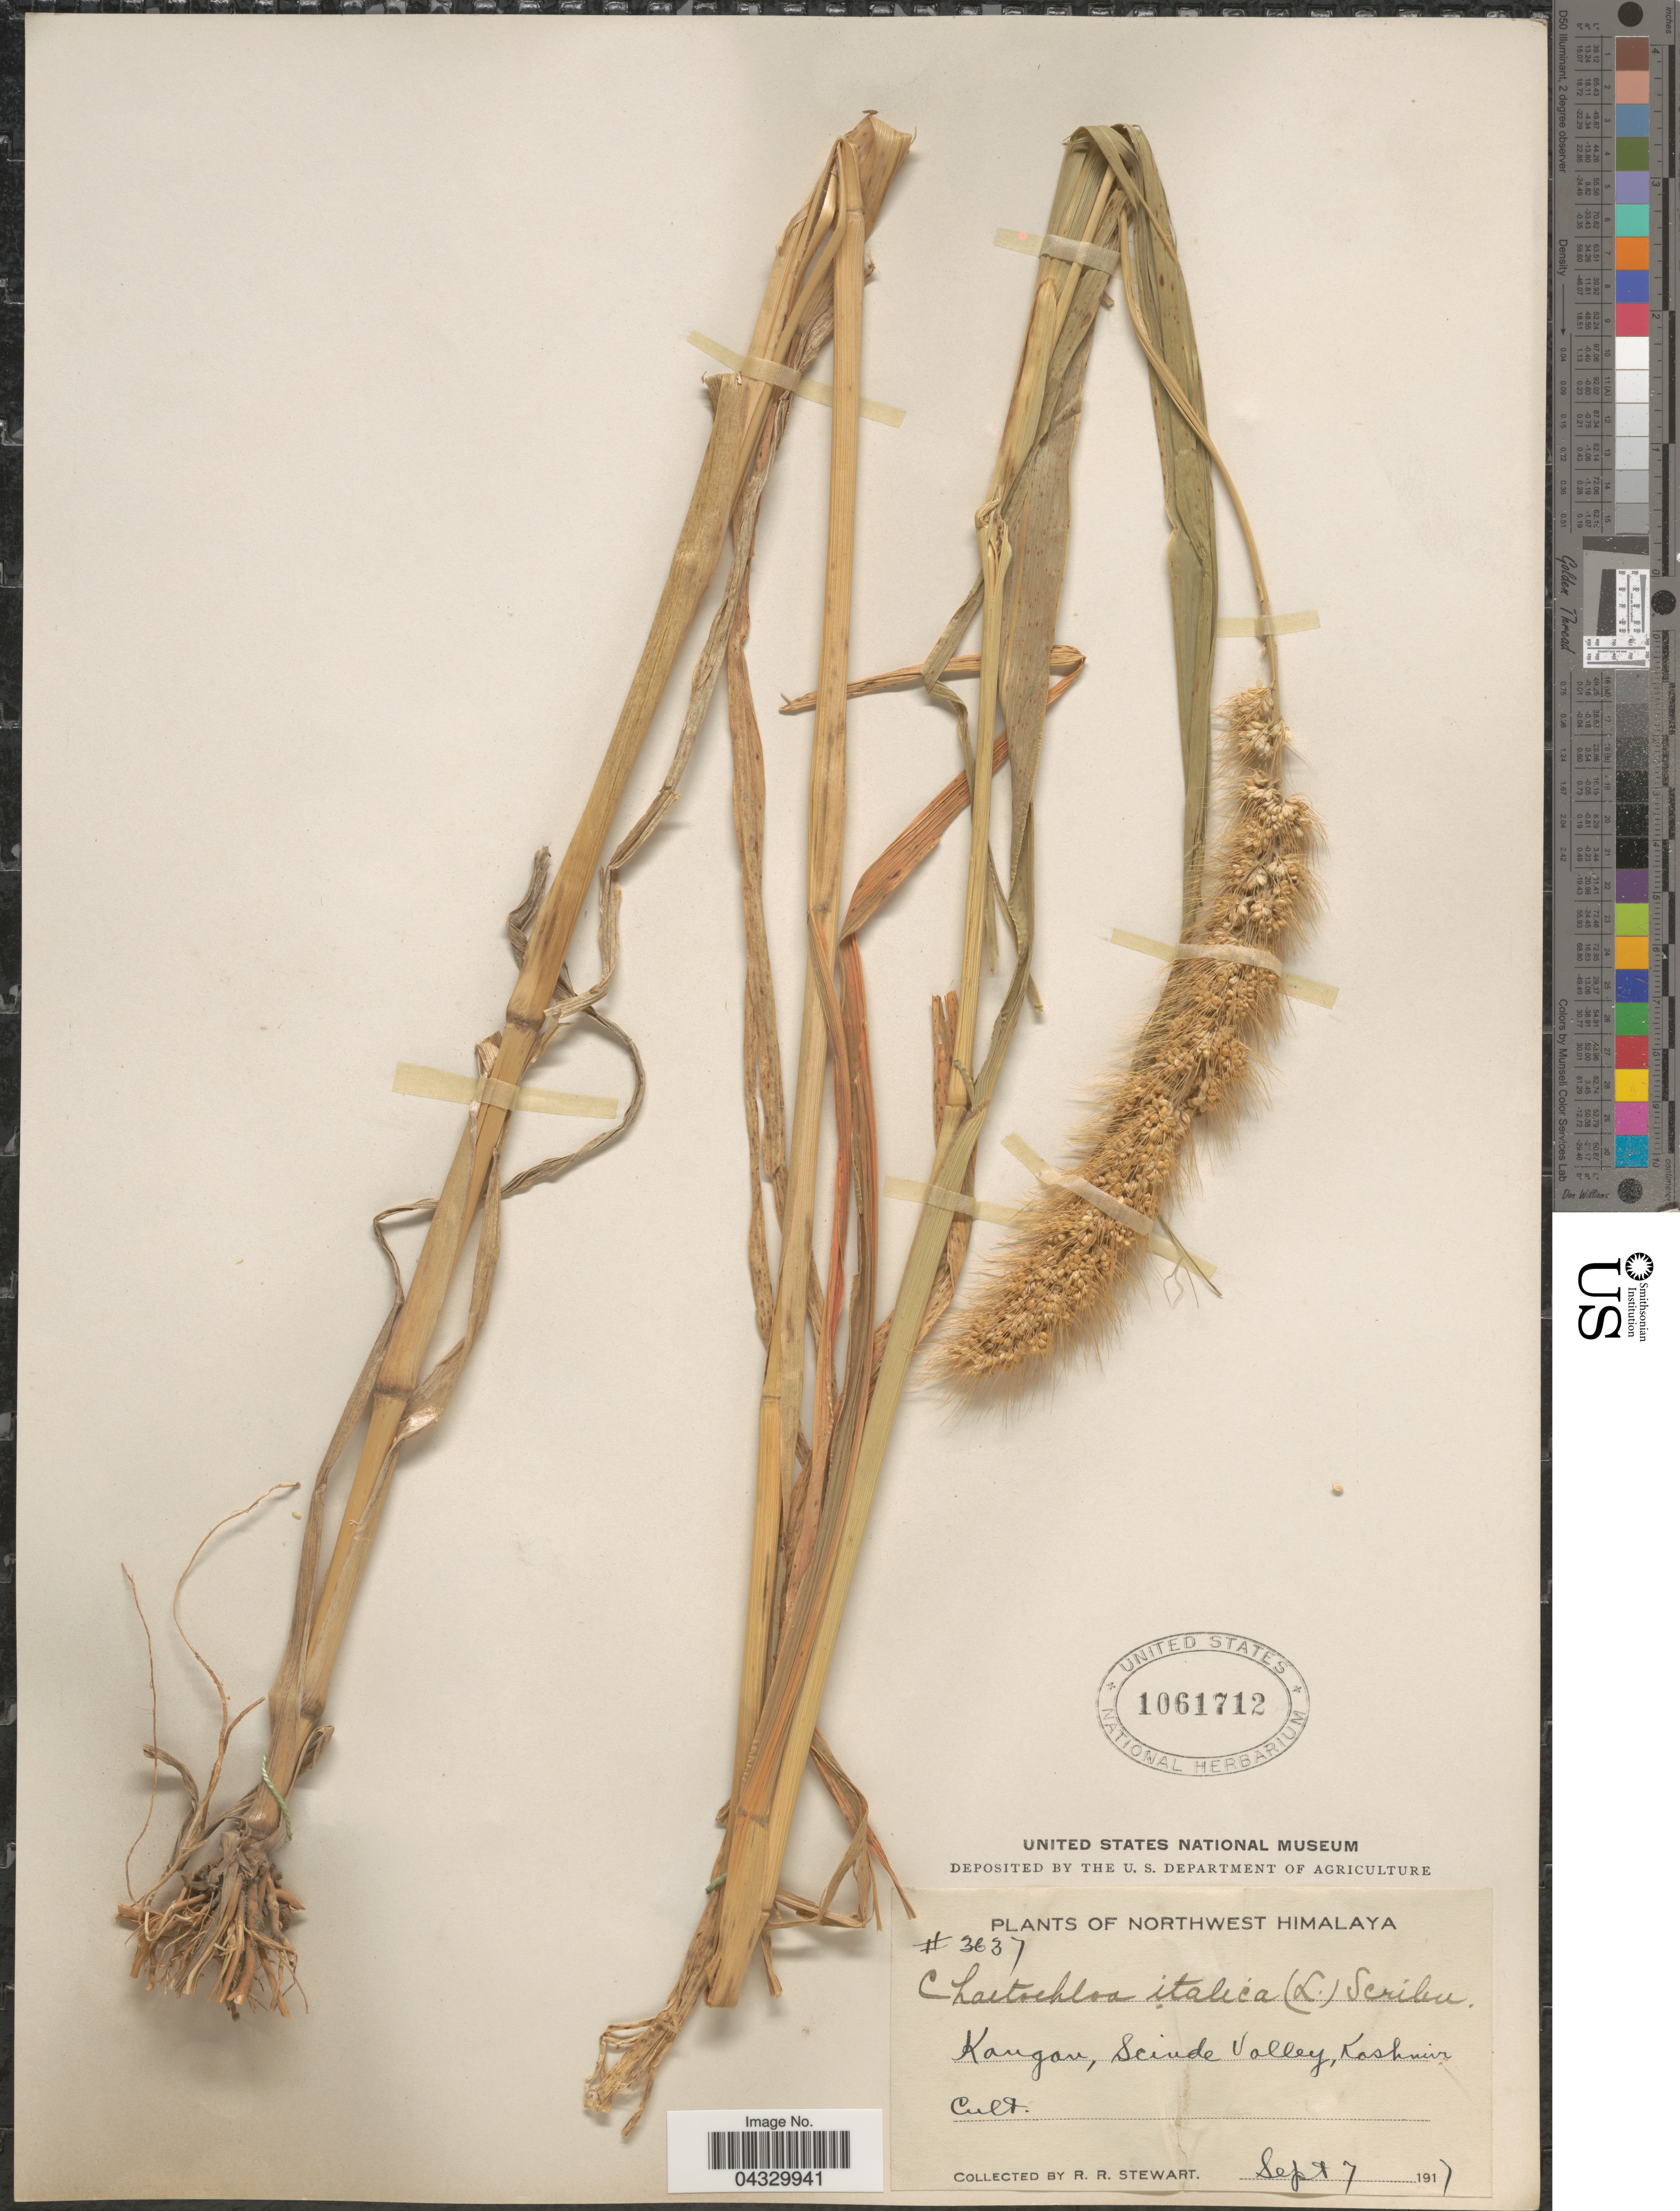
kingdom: Plantae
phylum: Tracheophyta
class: Liliopsida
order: Poales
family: Poaceae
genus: Setaria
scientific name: Setaria italica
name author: (L.) P. Beauv.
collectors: R. Stewart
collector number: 3637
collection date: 1917-09-07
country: India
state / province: Jammu and Kashmir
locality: Northwest Himalaya. Kangan, Sciude Valley, Kashmir.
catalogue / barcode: US 1061712